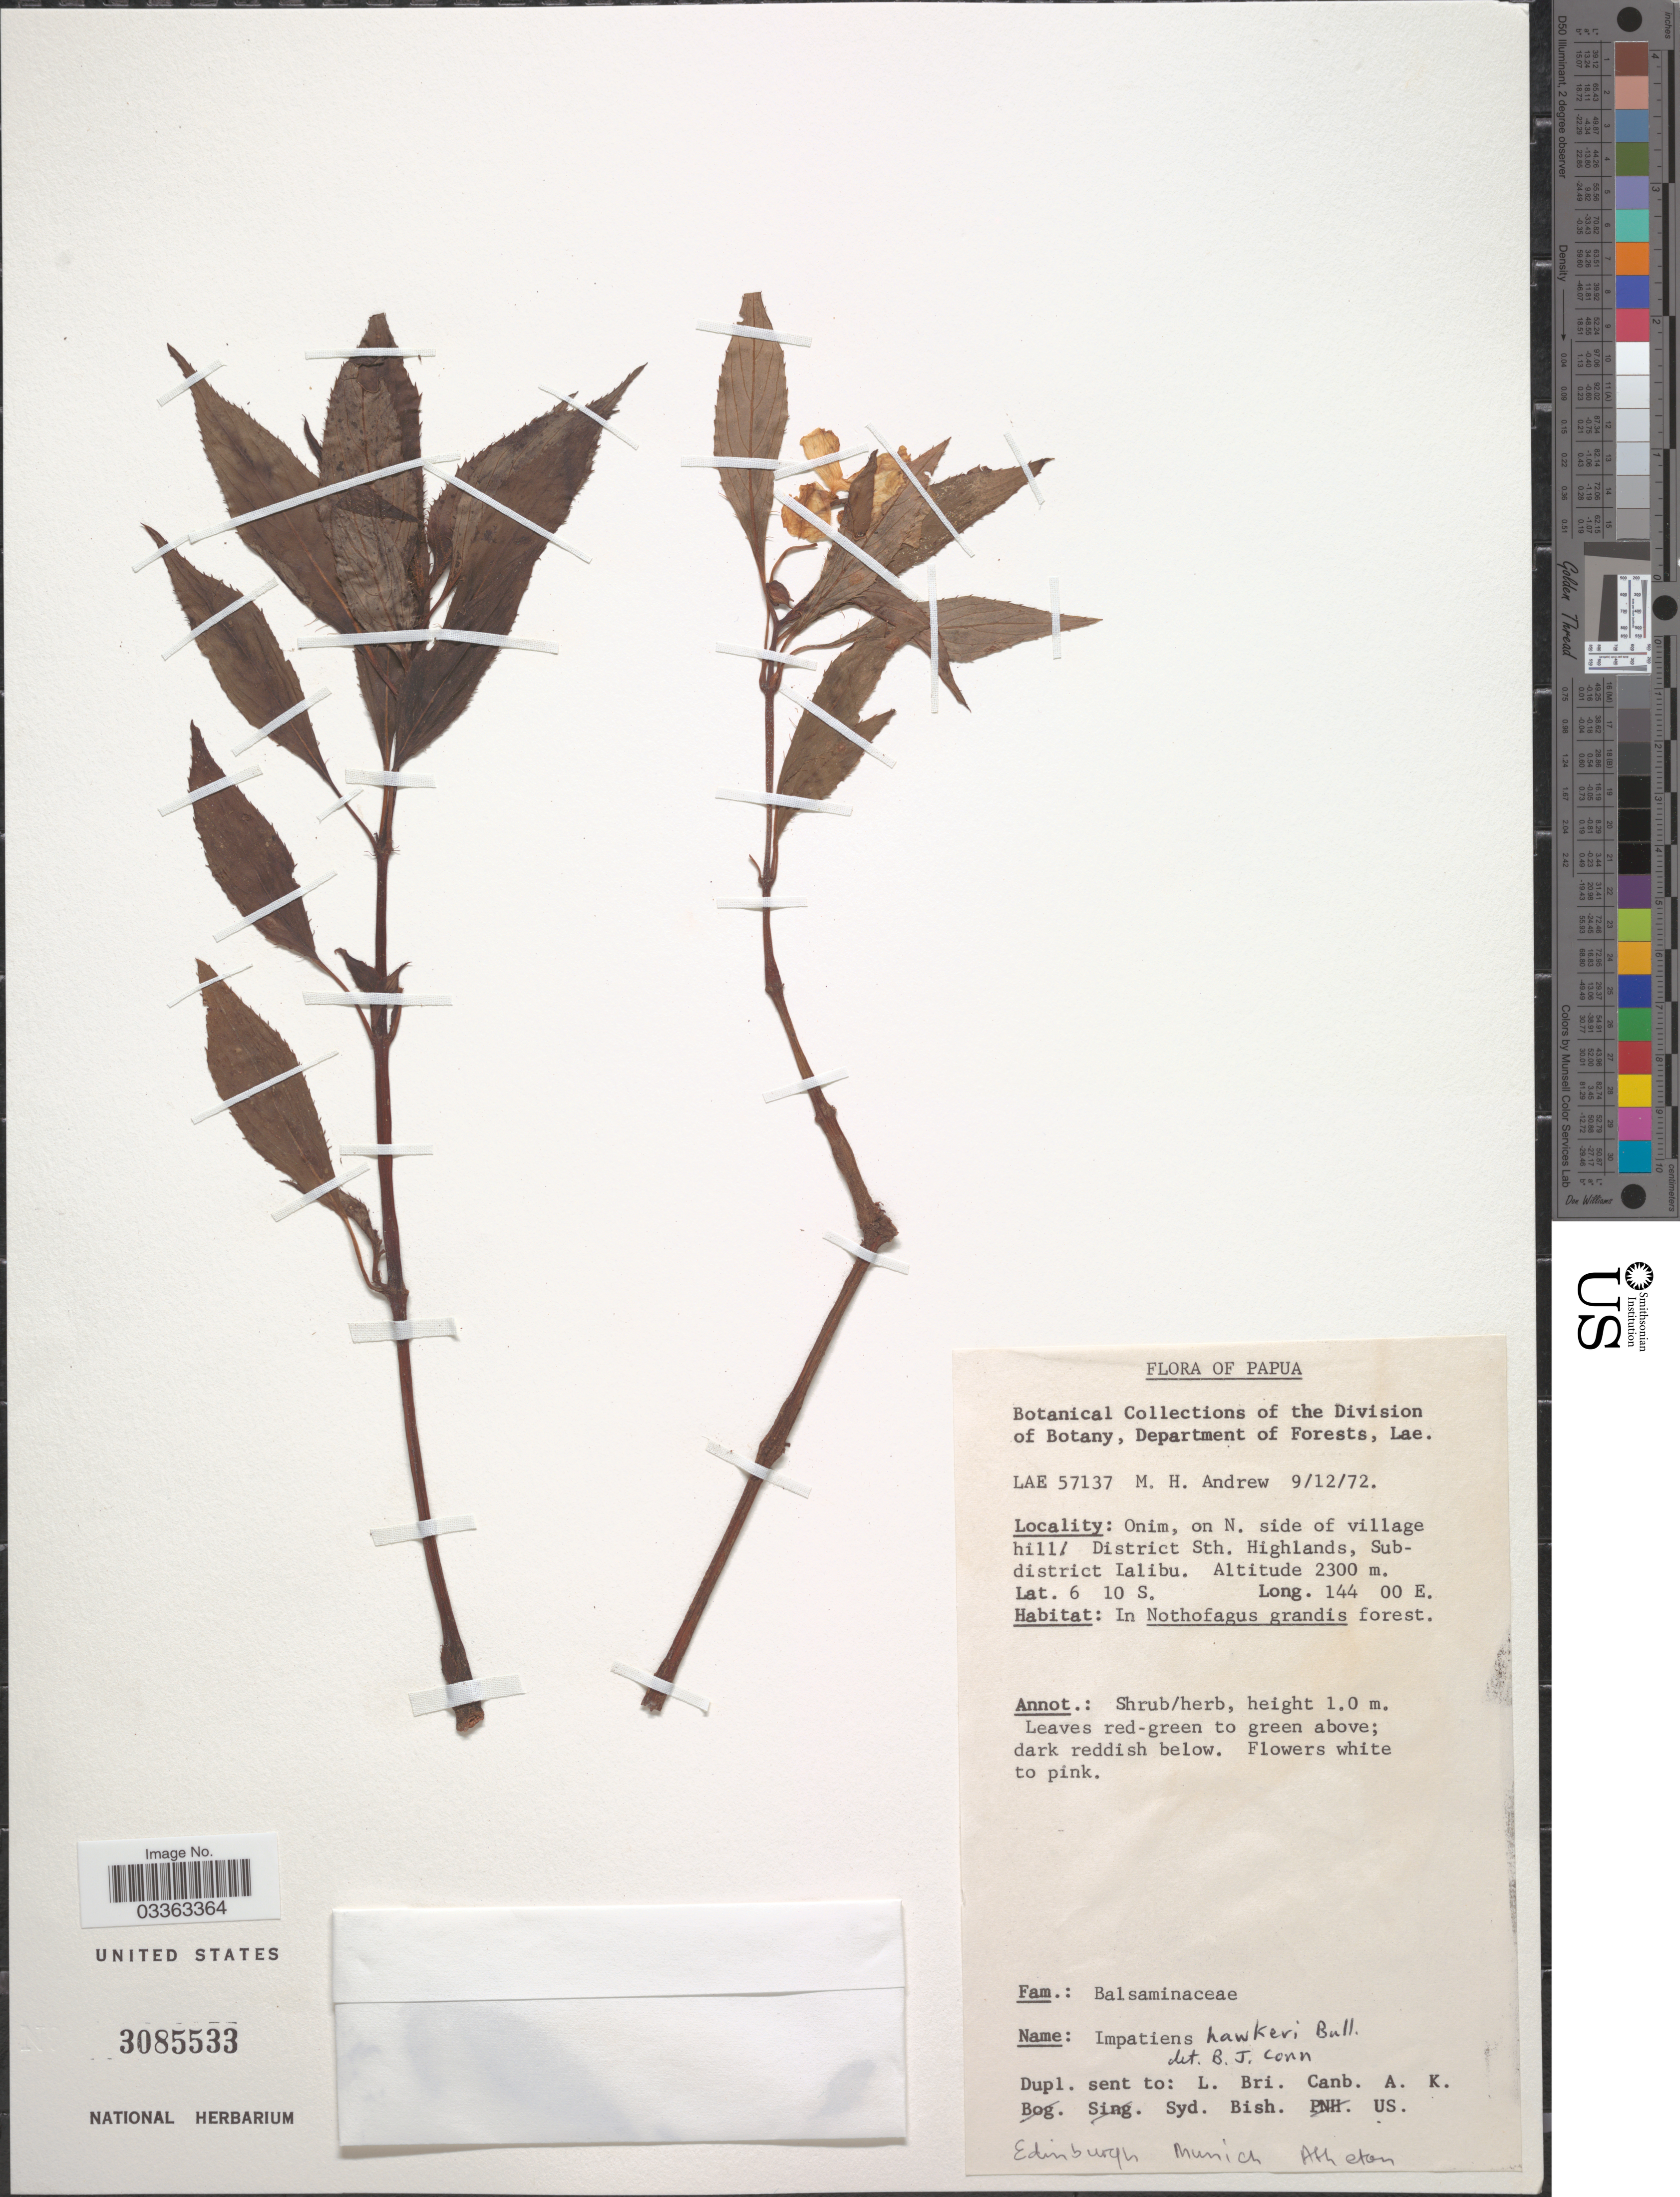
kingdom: Plantae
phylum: Tracheophyta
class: Magnoliopsida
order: Ericales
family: Balsaminaceae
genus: Impatiens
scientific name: Impatiens hawkeri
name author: W. Bull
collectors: M. Andrew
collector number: LAE 57137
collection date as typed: Transcribed d/m/y: 9/12/72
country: Papua New Guinea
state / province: Southern Highlands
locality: Papua. Onim, on N. side of village hill. District Sth. Highlands, Sub-district Lalibu.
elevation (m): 2300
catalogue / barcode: US 3085533